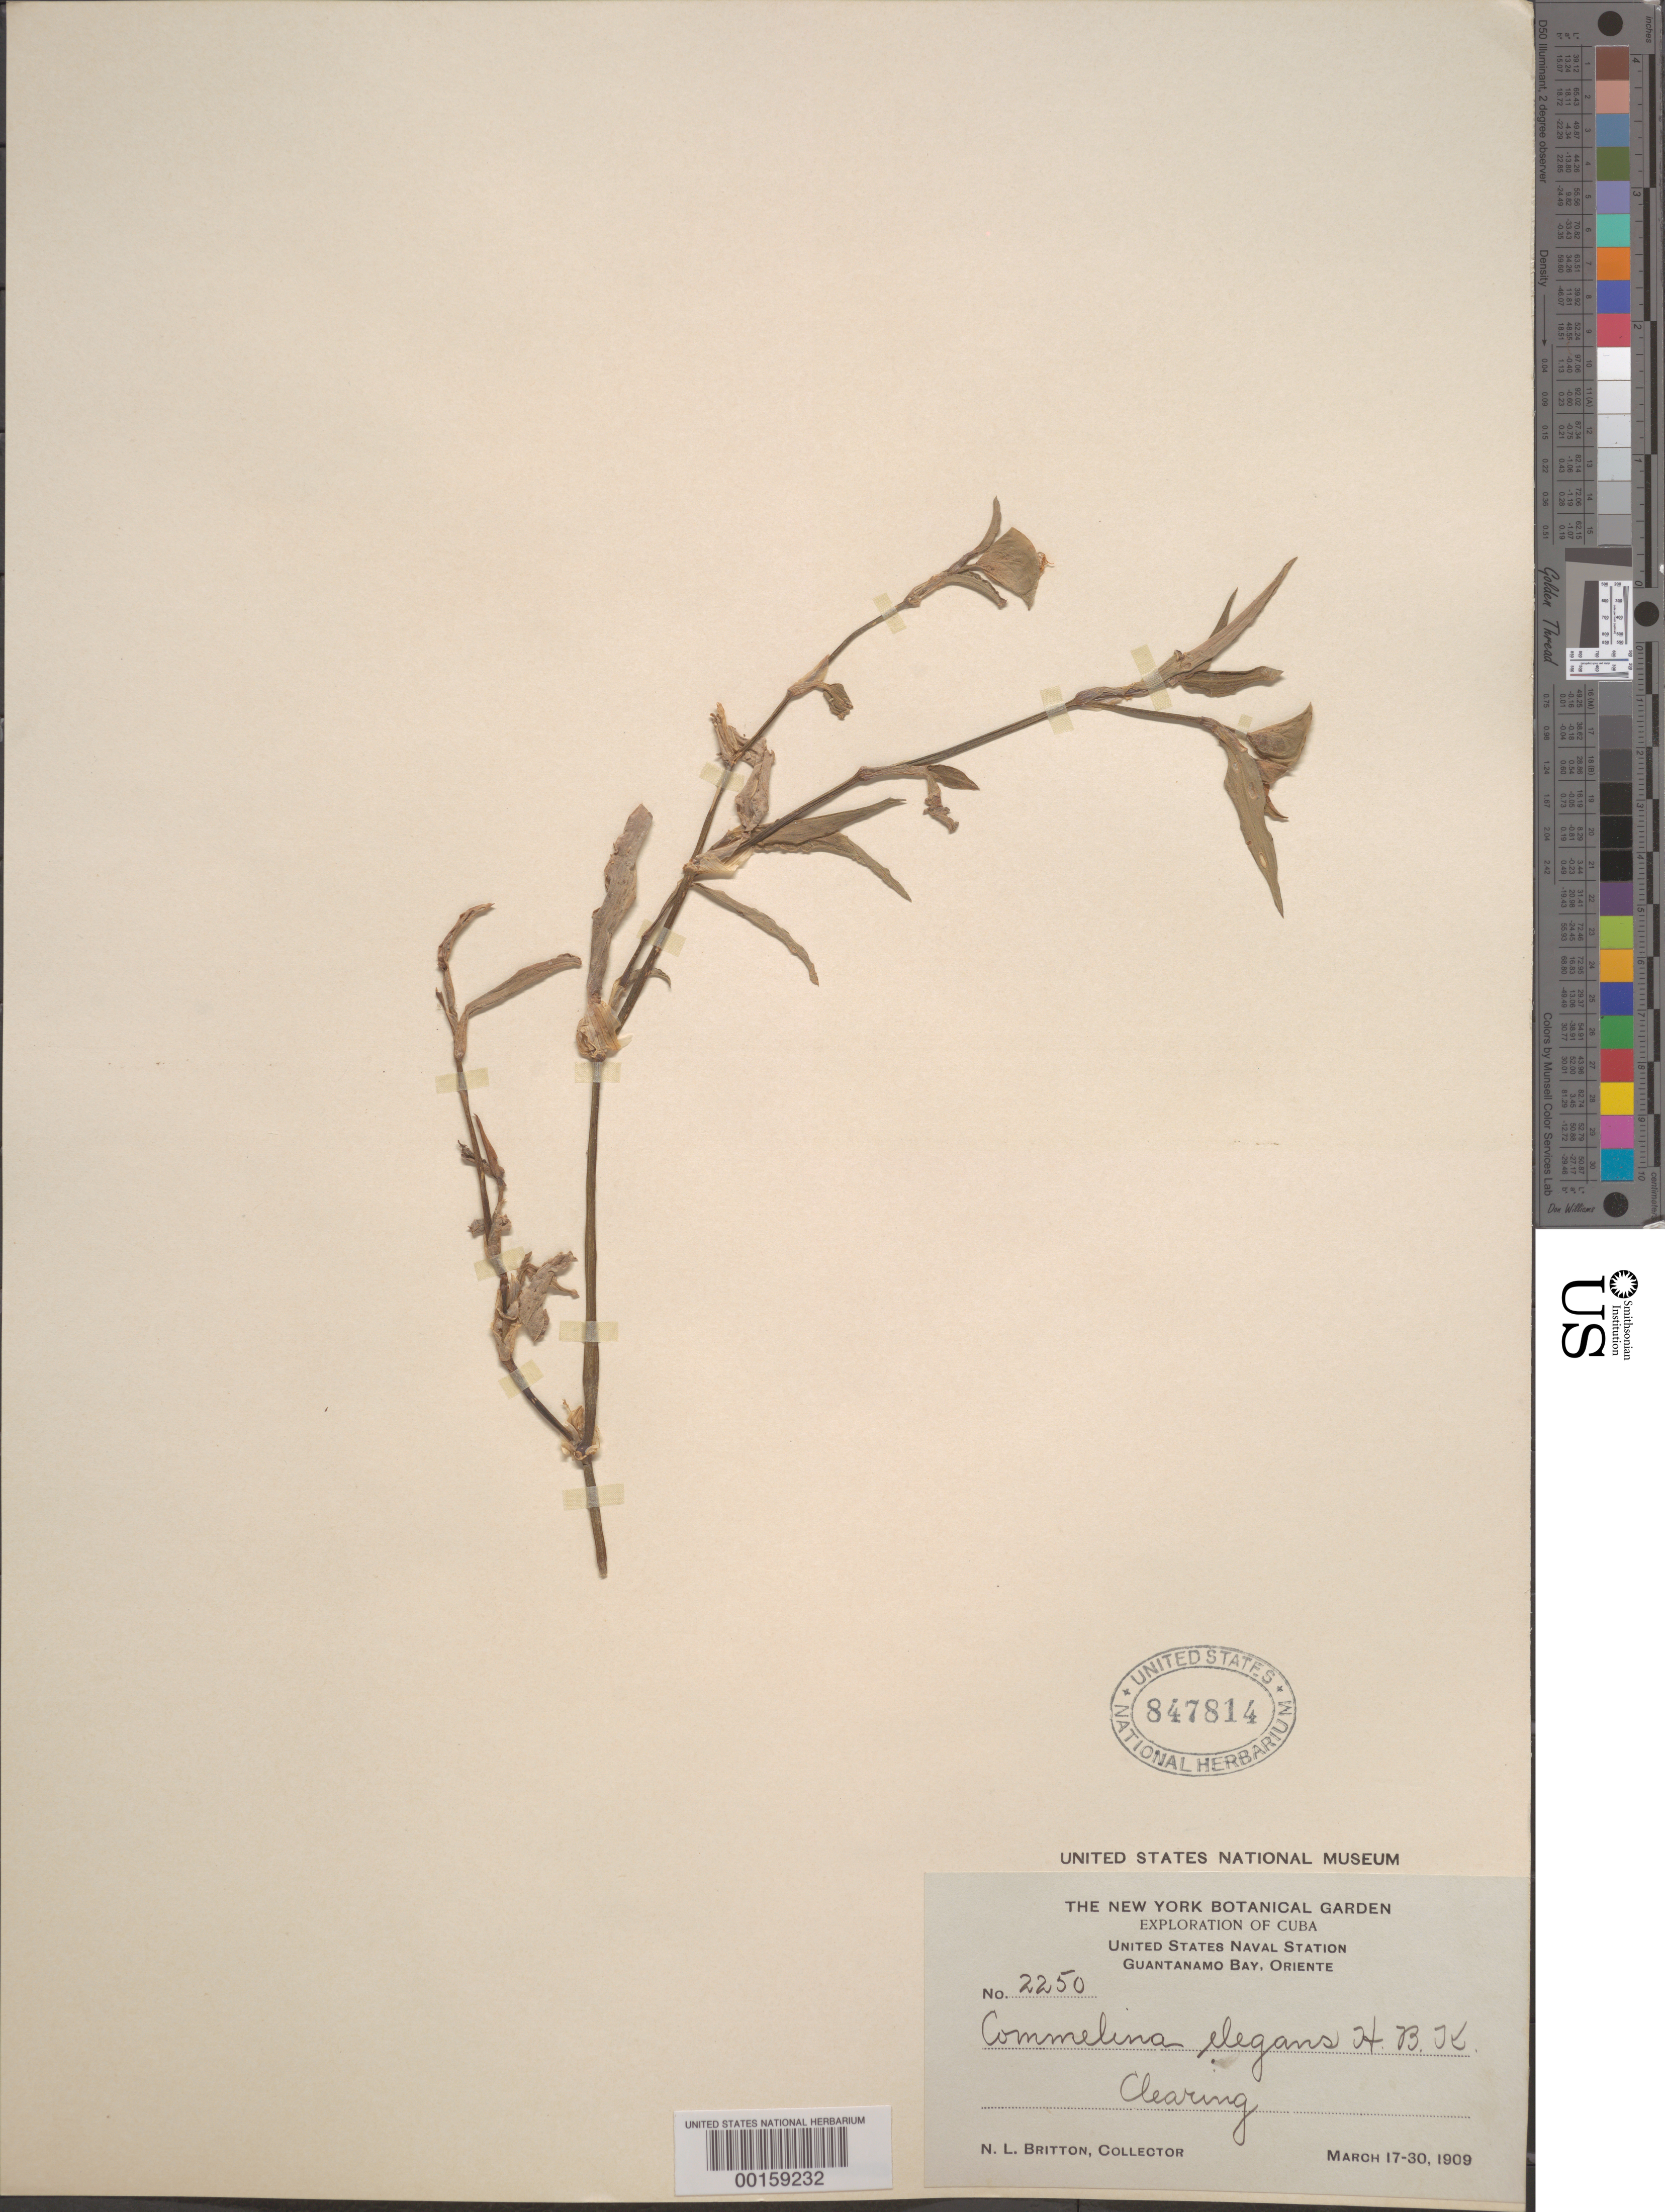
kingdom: Plantae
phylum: Tracheophyta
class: Liliopsida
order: Commelinales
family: Commelinaceae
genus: Commelina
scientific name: Commelina erecta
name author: L.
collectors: N. Britton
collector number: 2250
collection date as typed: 17 Mar 1909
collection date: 1909-03-17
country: Cuba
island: Greater Antilles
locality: Guantanamo Bay (U.S. Navy Station)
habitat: Clearing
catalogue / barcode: US 847814